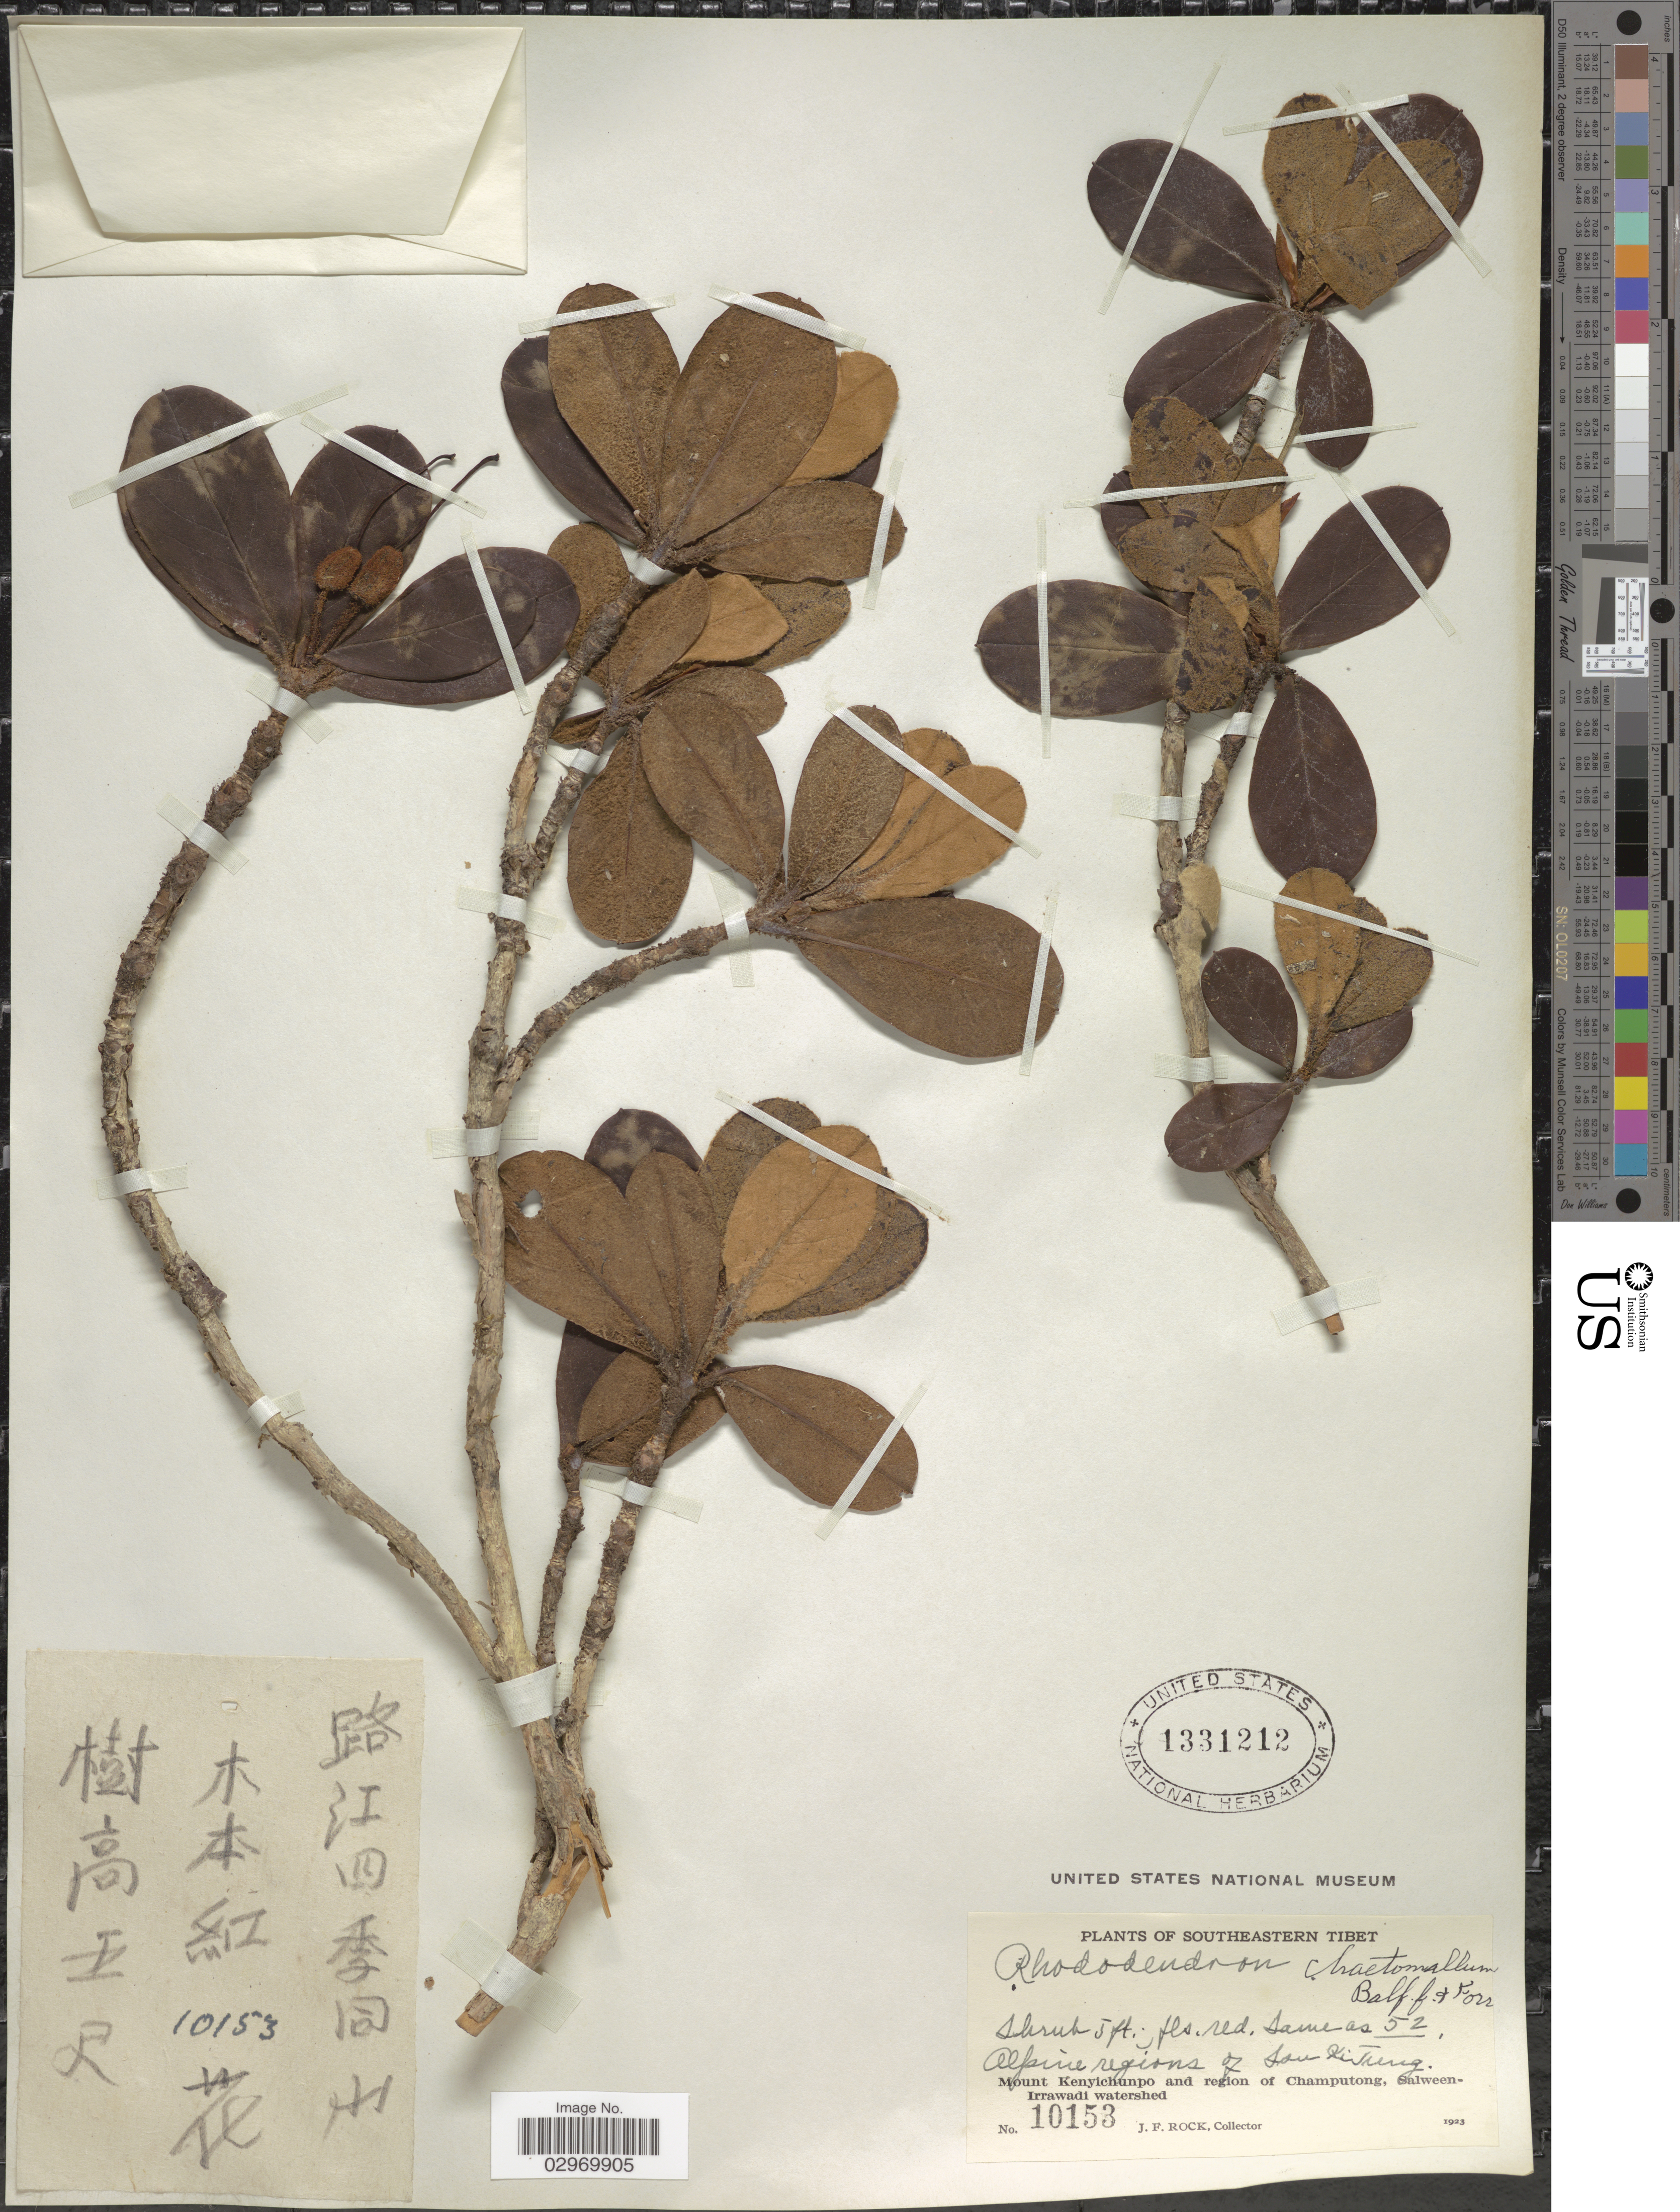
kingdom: Plantae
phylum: Tracheophyta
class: Magnoliopsida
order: Ericales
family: Ericaceae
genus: Rhododendron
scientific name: Rhododendron chaetomallum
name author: Balf. f. & Forrest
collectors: J. Rock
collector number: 10153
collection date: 1923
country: China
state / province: Xizang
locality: Southeastern Tibet, Alpine regions of San Xi Tung, Mount Kenyichunpo and region of Champutong, Salween-Irrawadi watershed.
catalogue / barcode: US 1331212